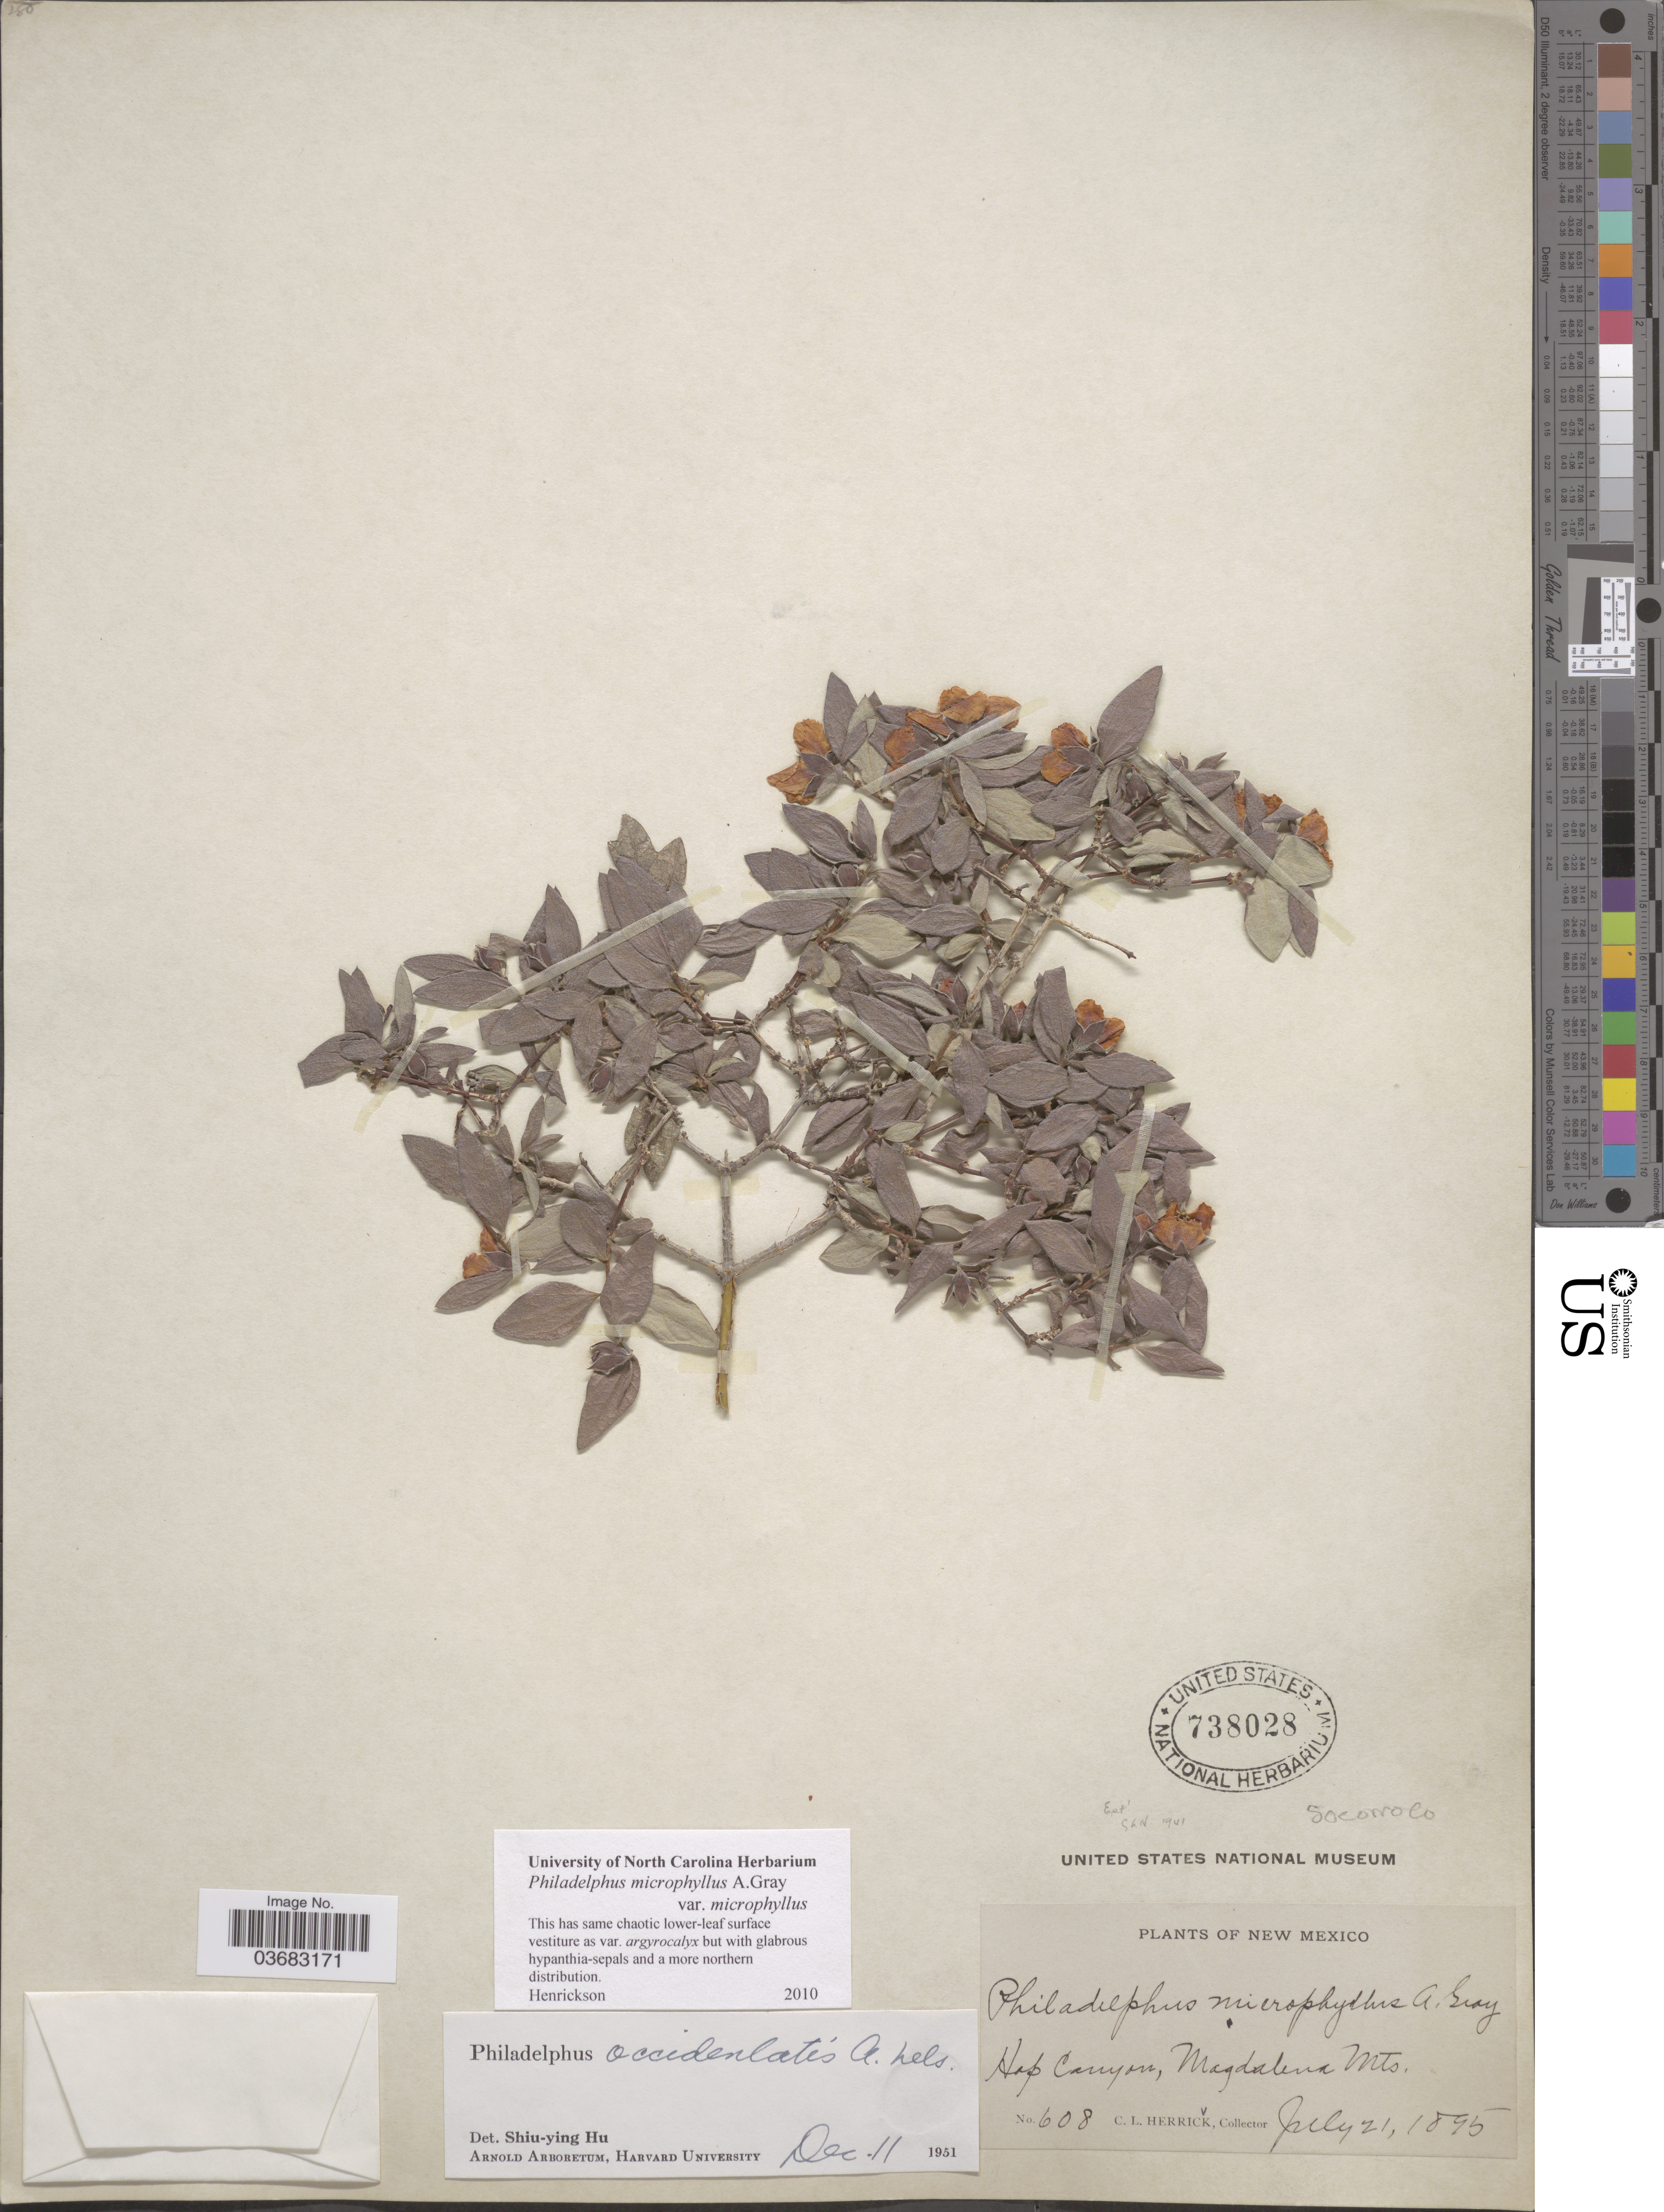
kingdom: Plantae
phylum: Tracheophyta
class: Magnoliopsida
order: Cornales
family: Hydrangeaceae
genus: Philadelphus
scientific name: Philadelphus microphyllus var. microphyllus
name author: A. Gray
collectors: C. Herrick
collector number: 608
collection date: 1895-07-21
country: United States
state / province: New Mexico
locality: Hop Canyon, Magdalena Mts. Socorro Co.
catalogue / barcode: US 738028